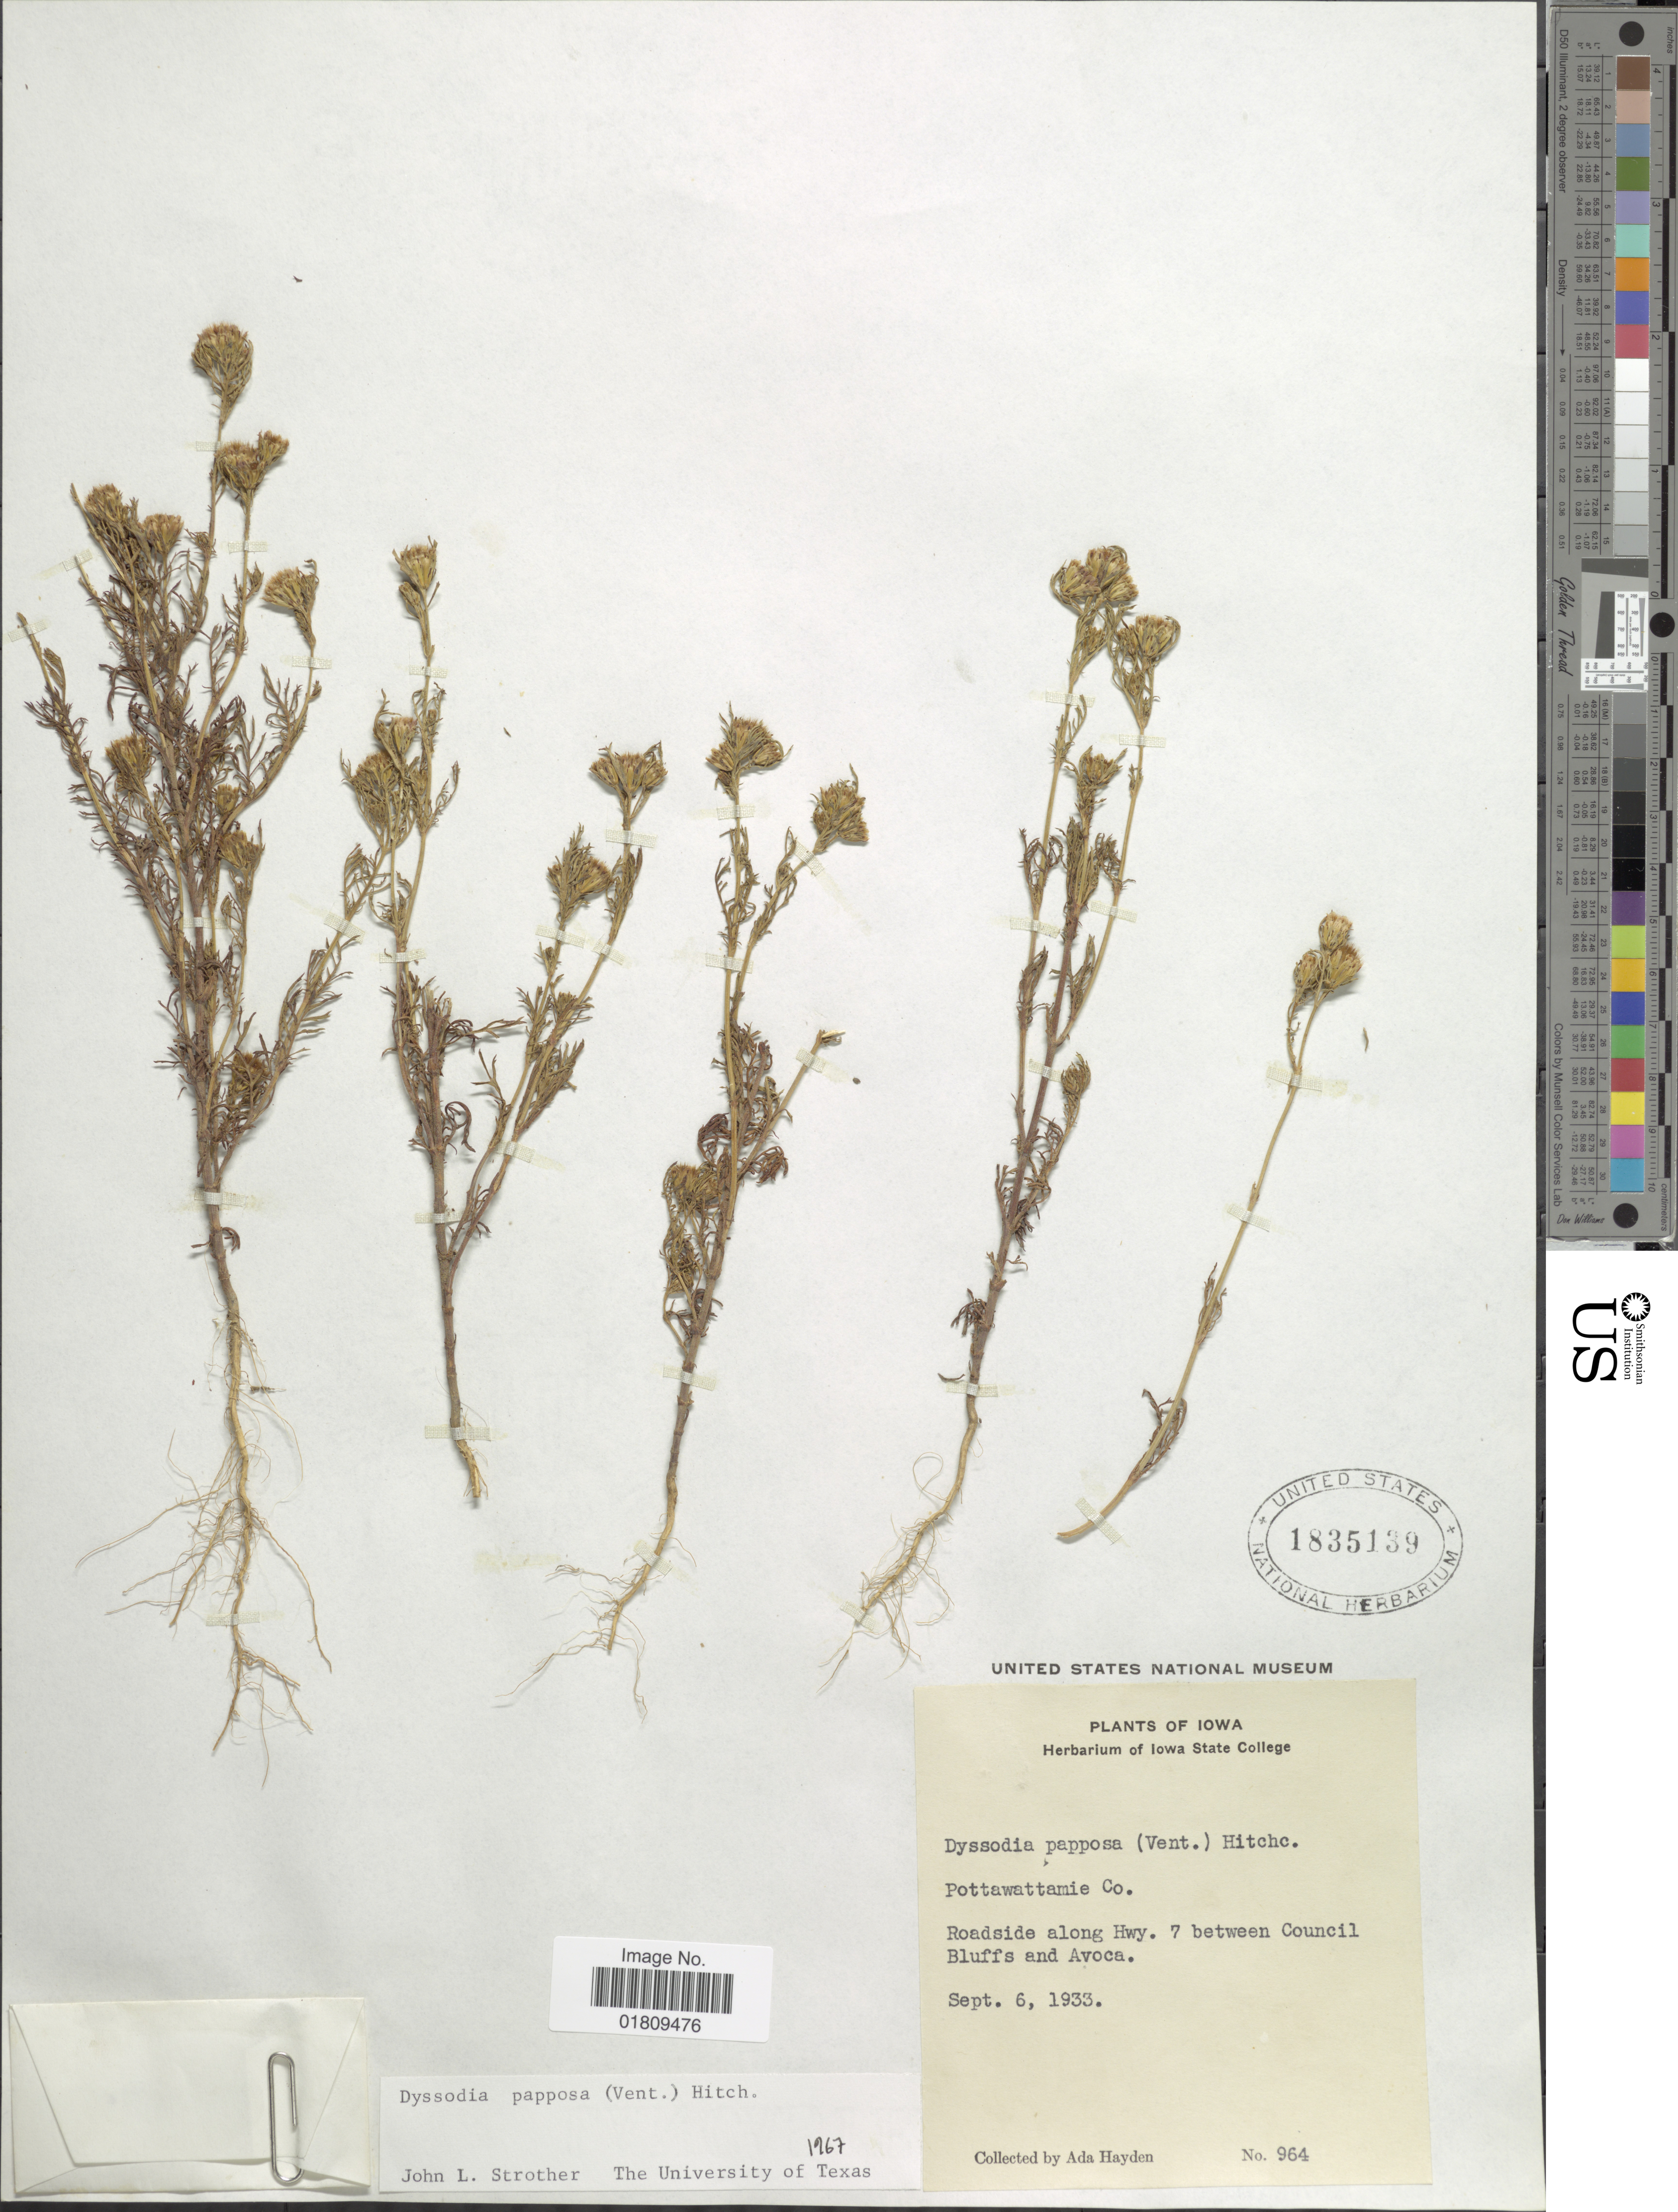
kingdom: Plantae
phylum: Tracheophyta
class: Magnoliopsida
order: Asterales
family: Asteraceae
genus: Dyssodia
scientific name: Dyssodia papposa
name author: (Vent.) Hitchc.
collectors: Ada Hayden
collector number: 964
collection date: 1933-09-06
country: United States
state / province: Iowa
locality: Pottawattamie Co., roadside along Hwy. 7 between Council Bluffs and Avoca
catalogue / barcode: US 1835139